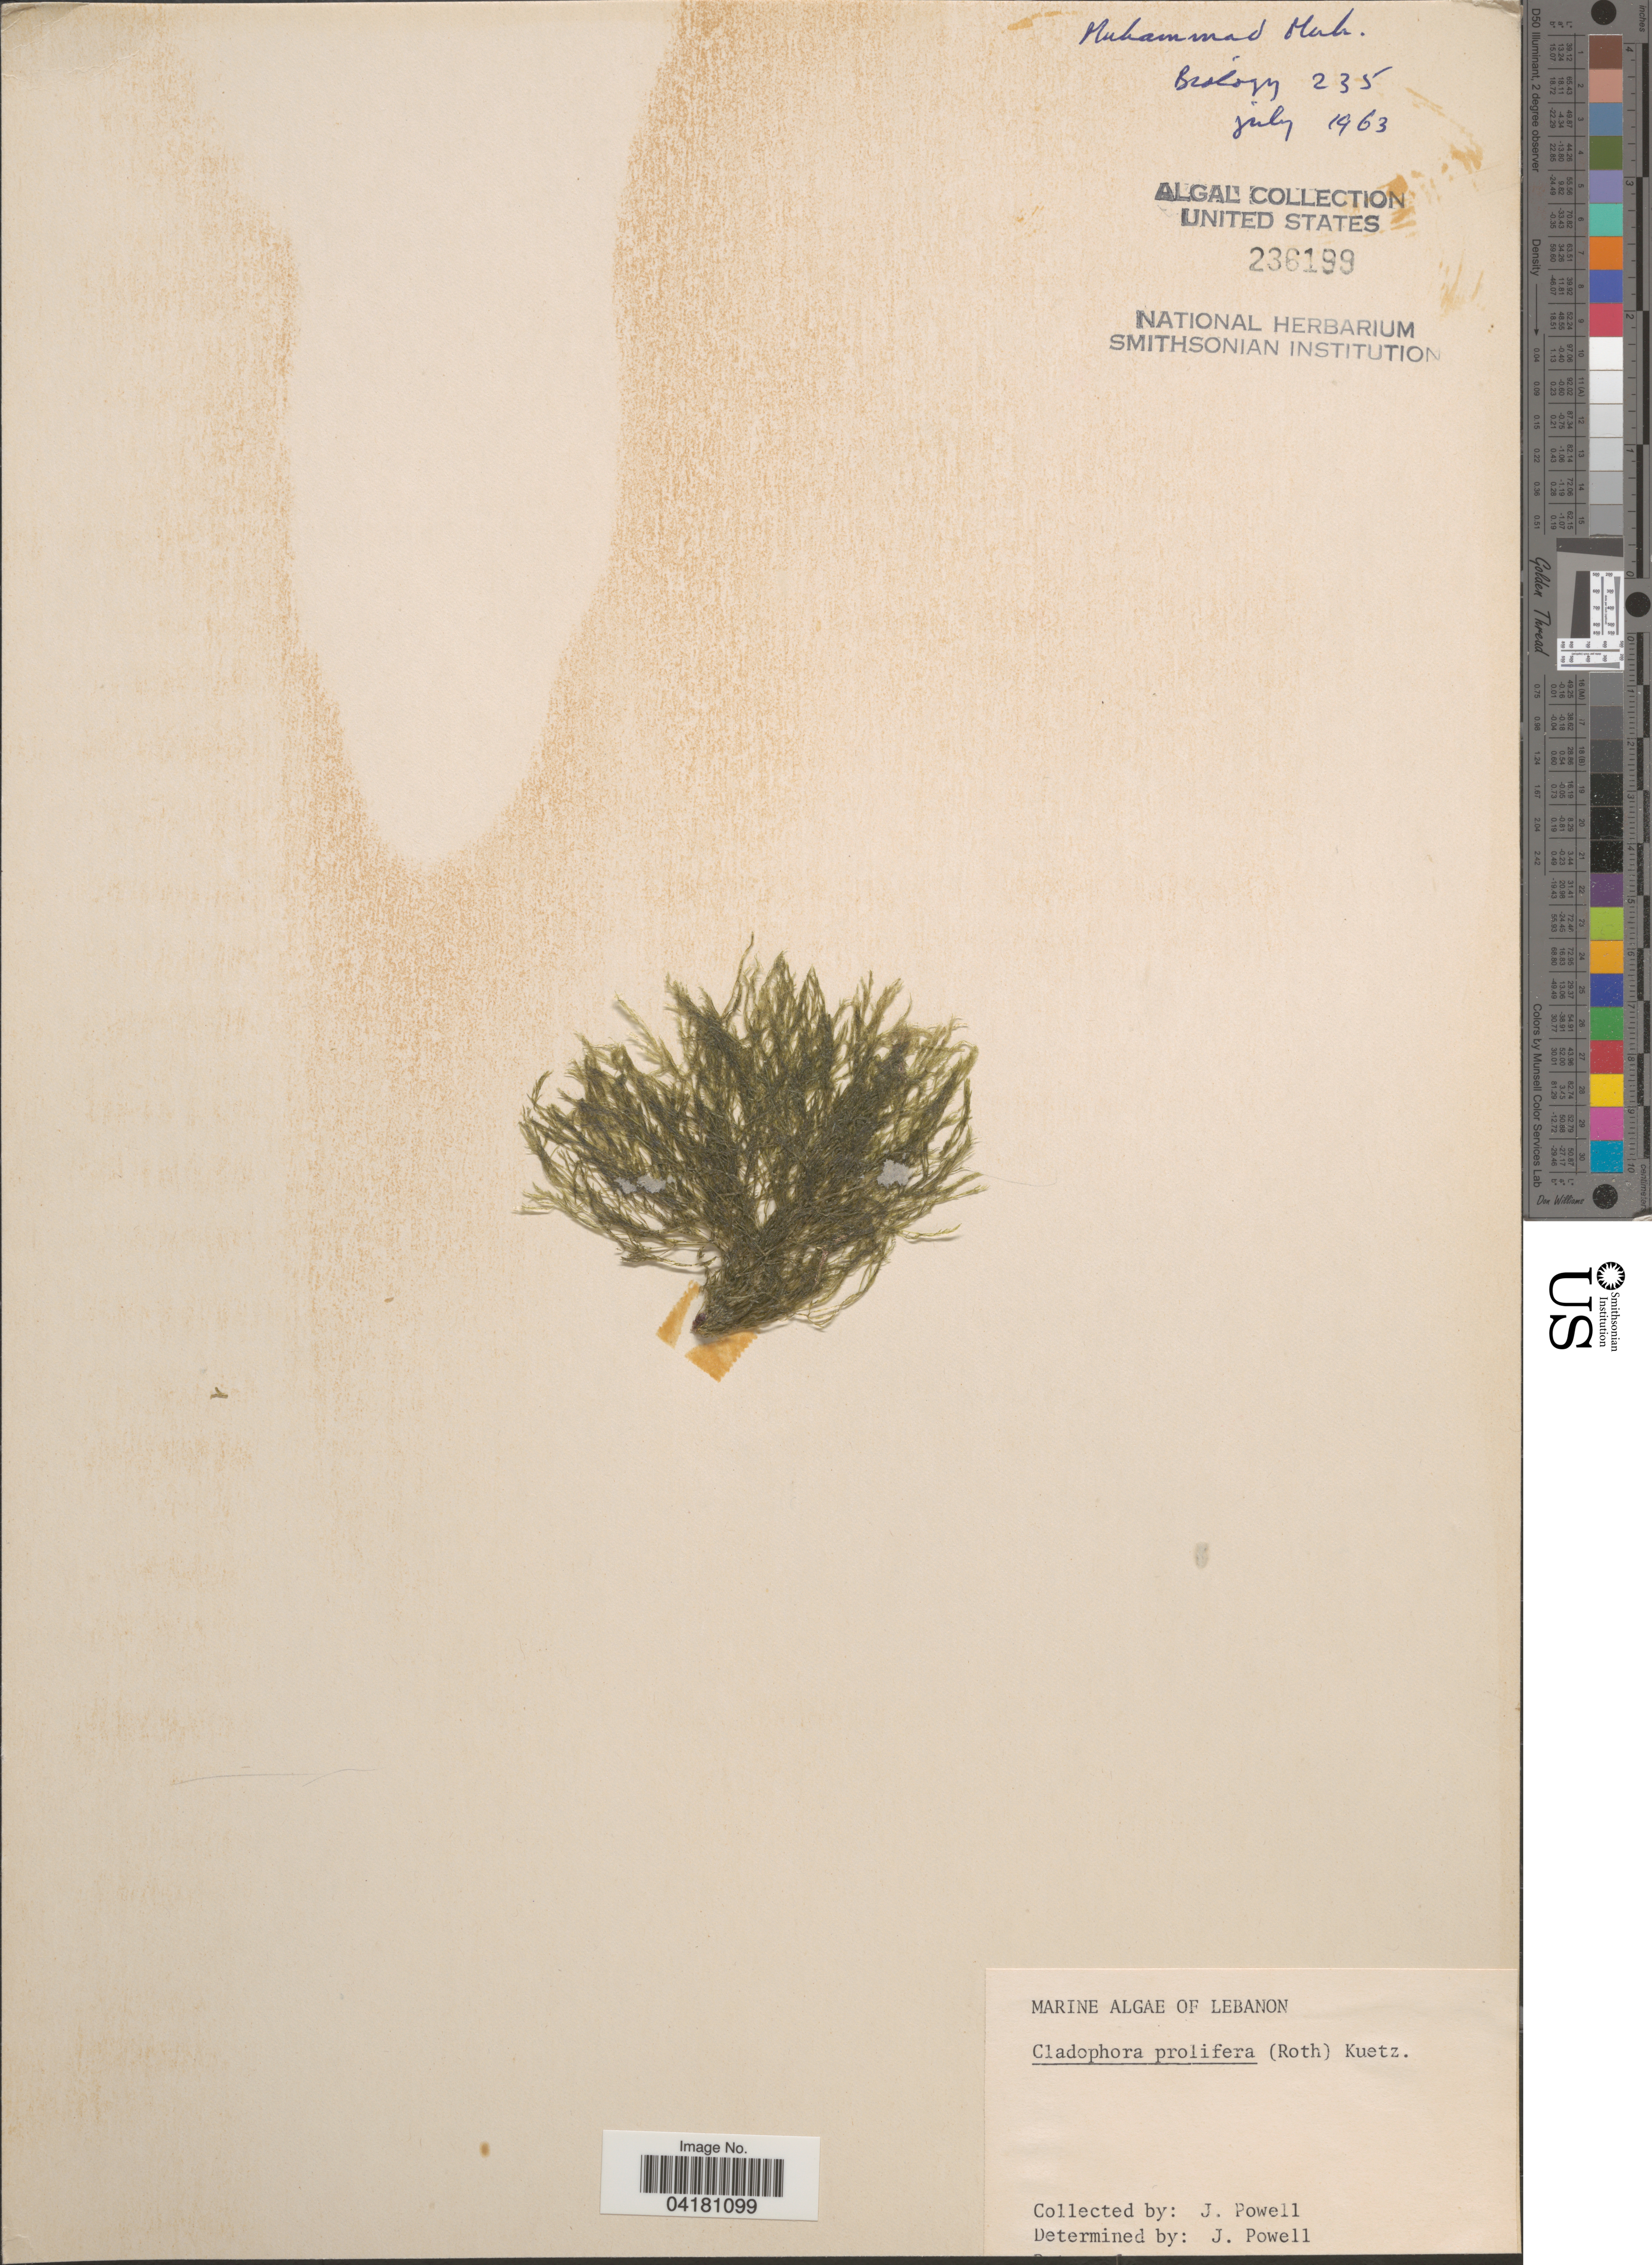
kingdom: Plantae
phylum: Chlorophyta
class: Ulvophyceae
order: Cladophorales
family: Cladophoraceae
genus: Cladophora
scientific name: Cladophora prolifera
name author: (Roth) Kütz.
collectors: J. Powell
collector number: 235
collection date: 1963-07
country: Lebanon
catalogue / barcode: US 236199